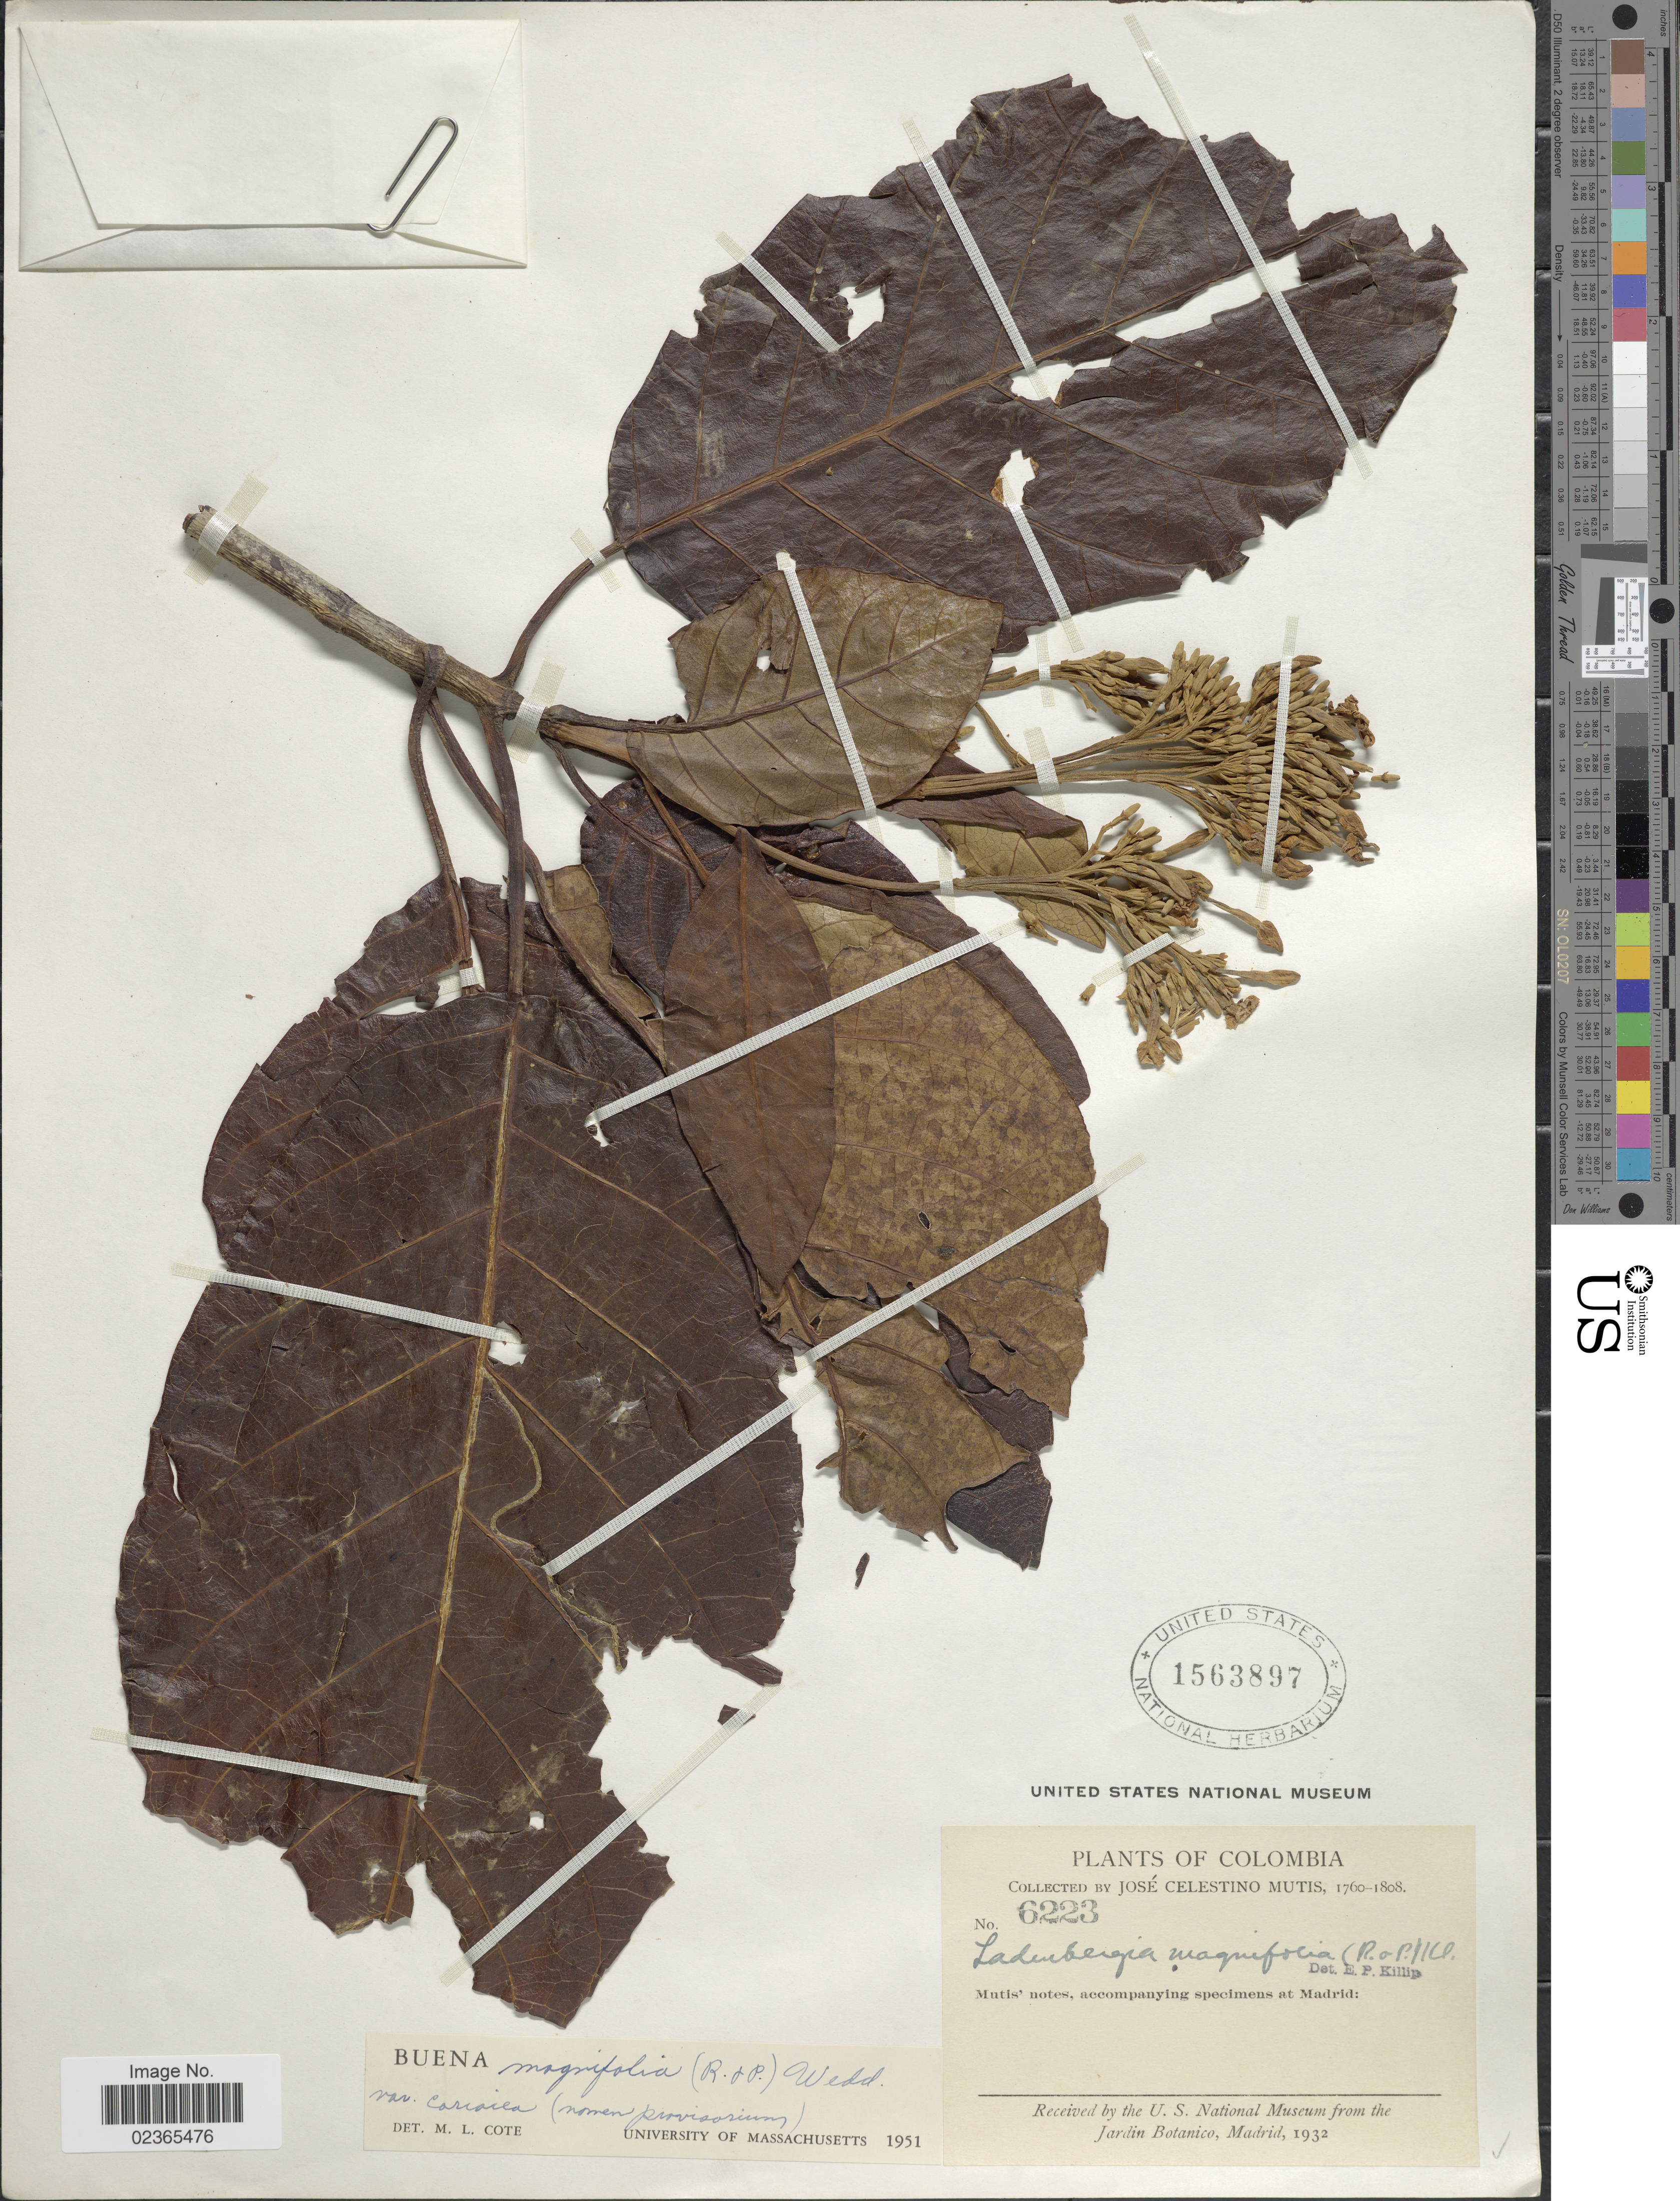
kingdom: Plantae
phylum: Tracheophyta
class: Magnoliopsida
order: Gentianales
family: Rubiaceae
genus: Ladenbergia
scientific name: Ladenbergia oblongifolia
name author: (Mutis) L. Andersson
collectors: J. C. B. Mutis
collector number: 6223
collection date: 1760/1808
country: Colombia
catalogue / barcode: US 1563897